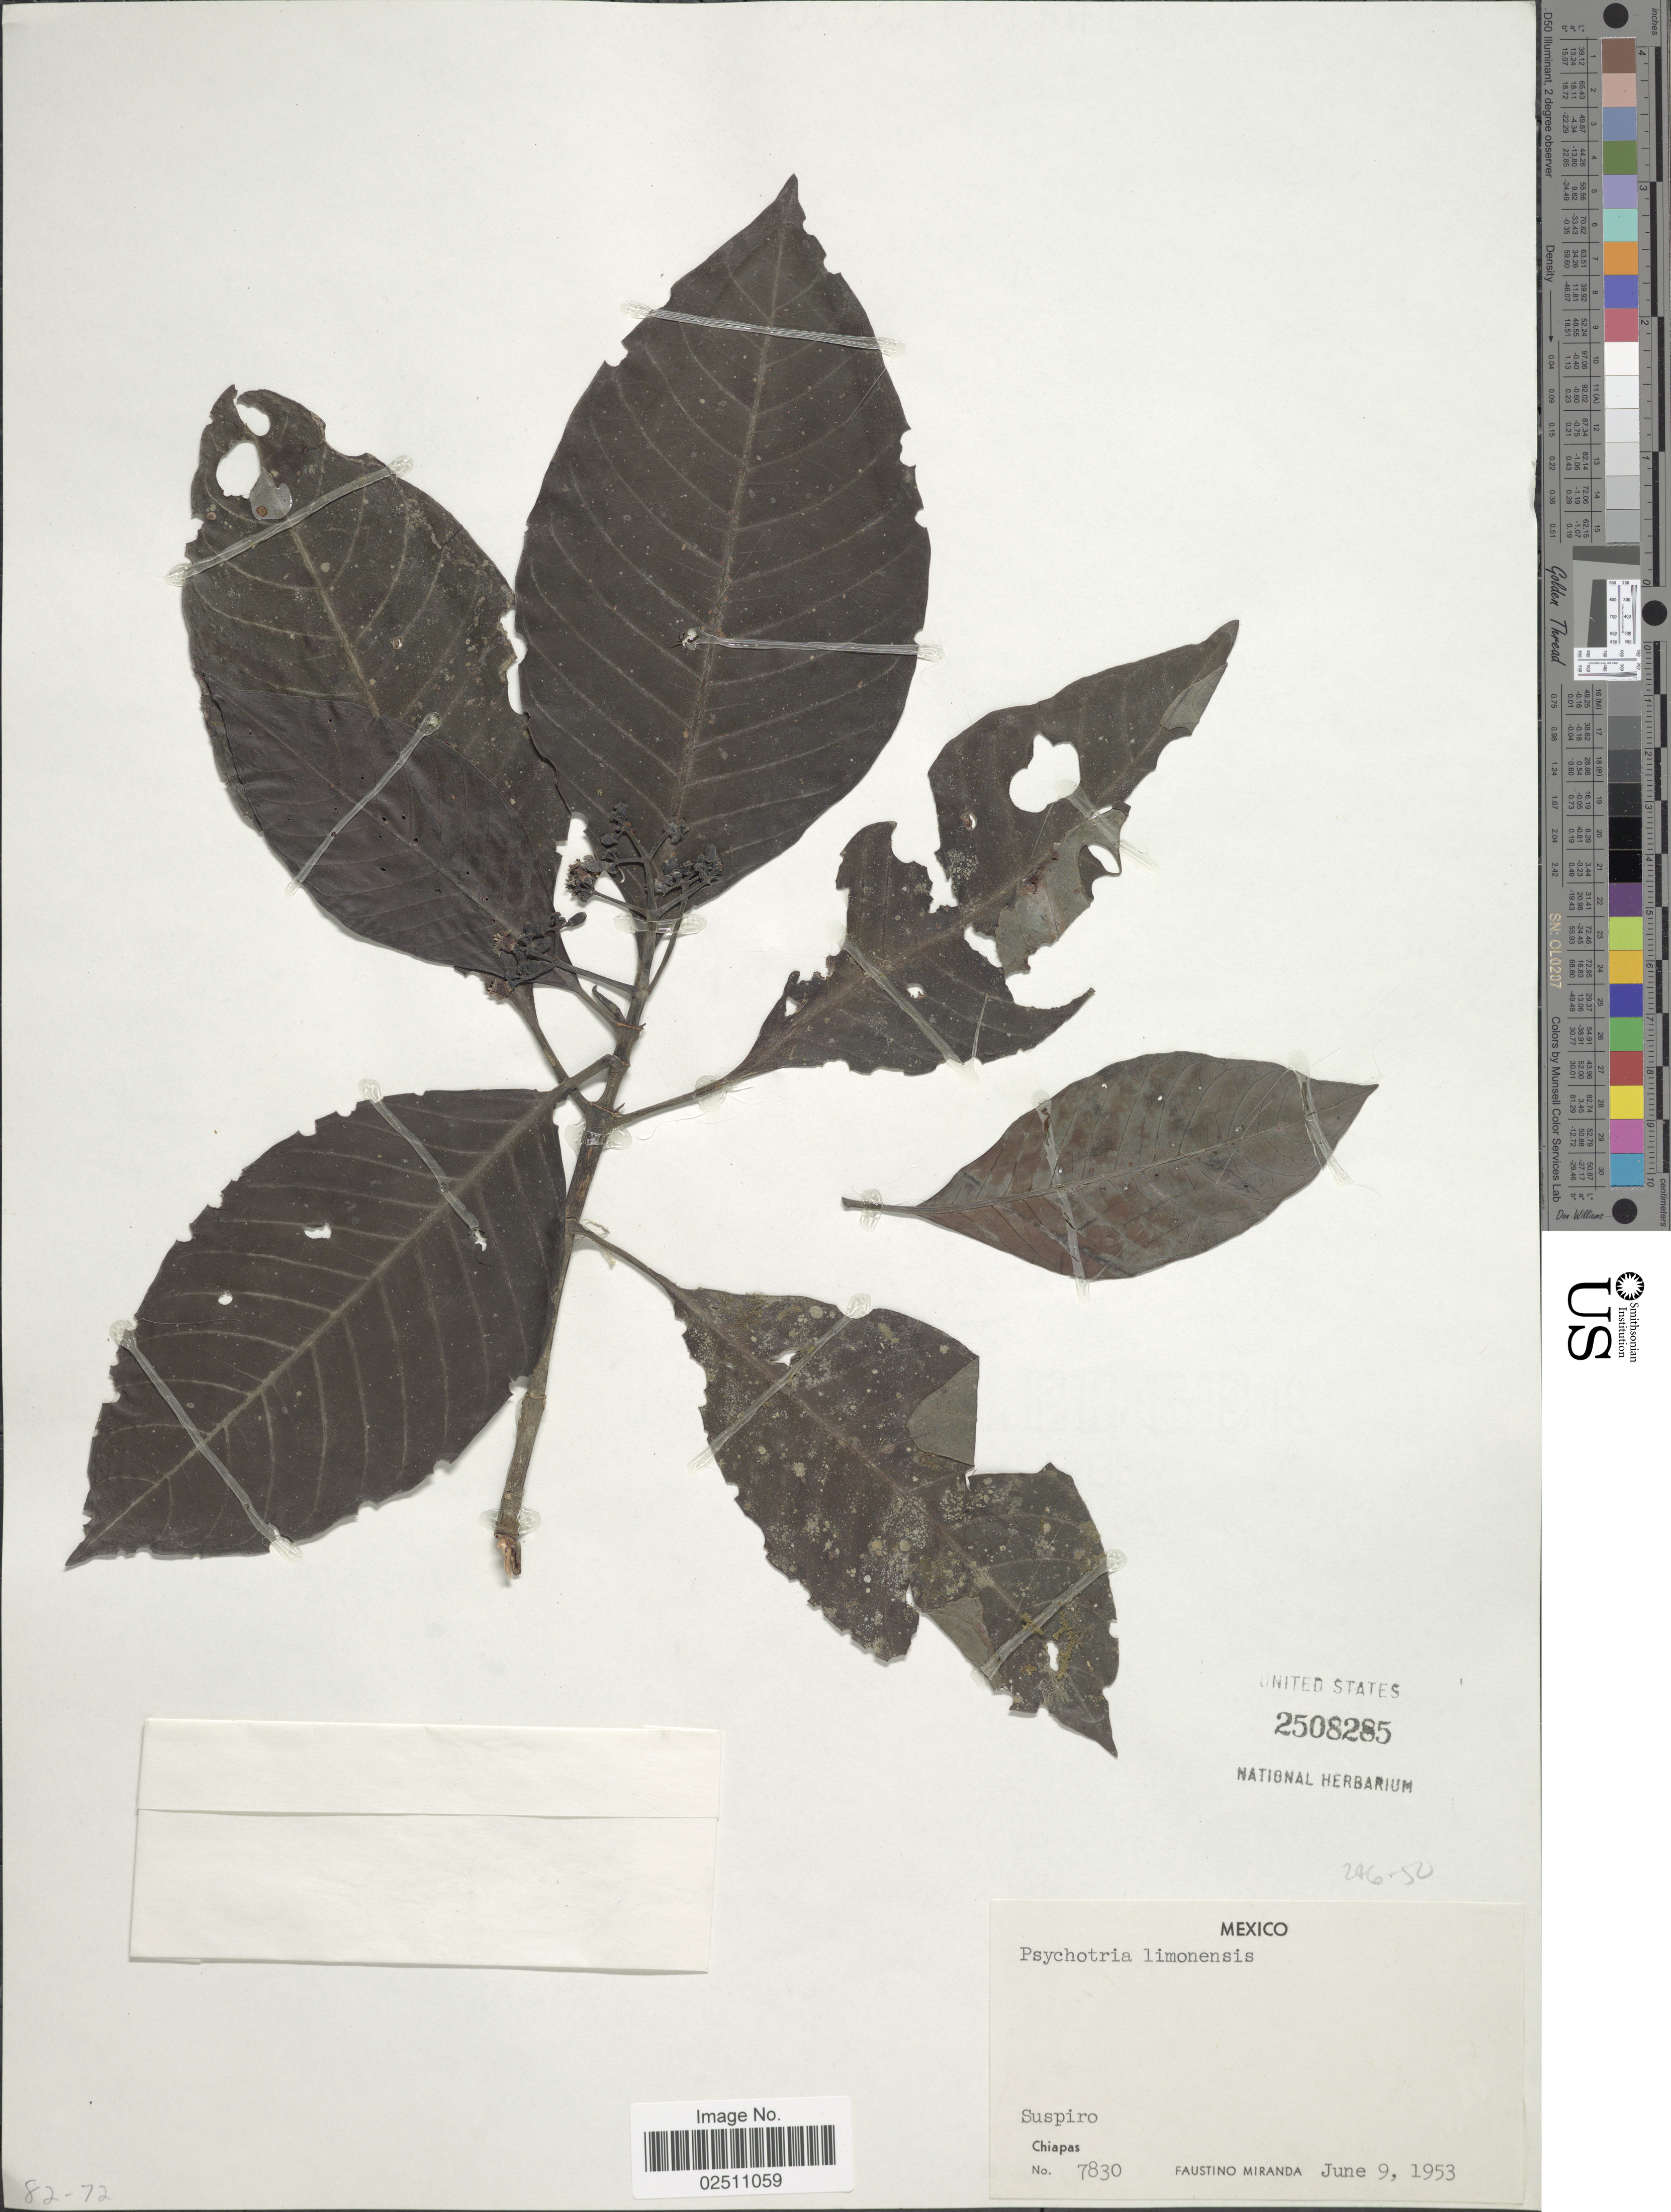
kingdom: Plantae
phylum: Tracheophyta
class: Magnoliopsida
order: Gentianales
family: Rubiaceae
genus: Psychotria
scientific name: Psychotria limonensis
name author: K. Krause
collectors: F. Miranda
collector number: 7830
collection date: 1953-06-09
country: Mexico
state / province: Chiapas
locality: Suspiro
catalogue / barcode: US 2508285